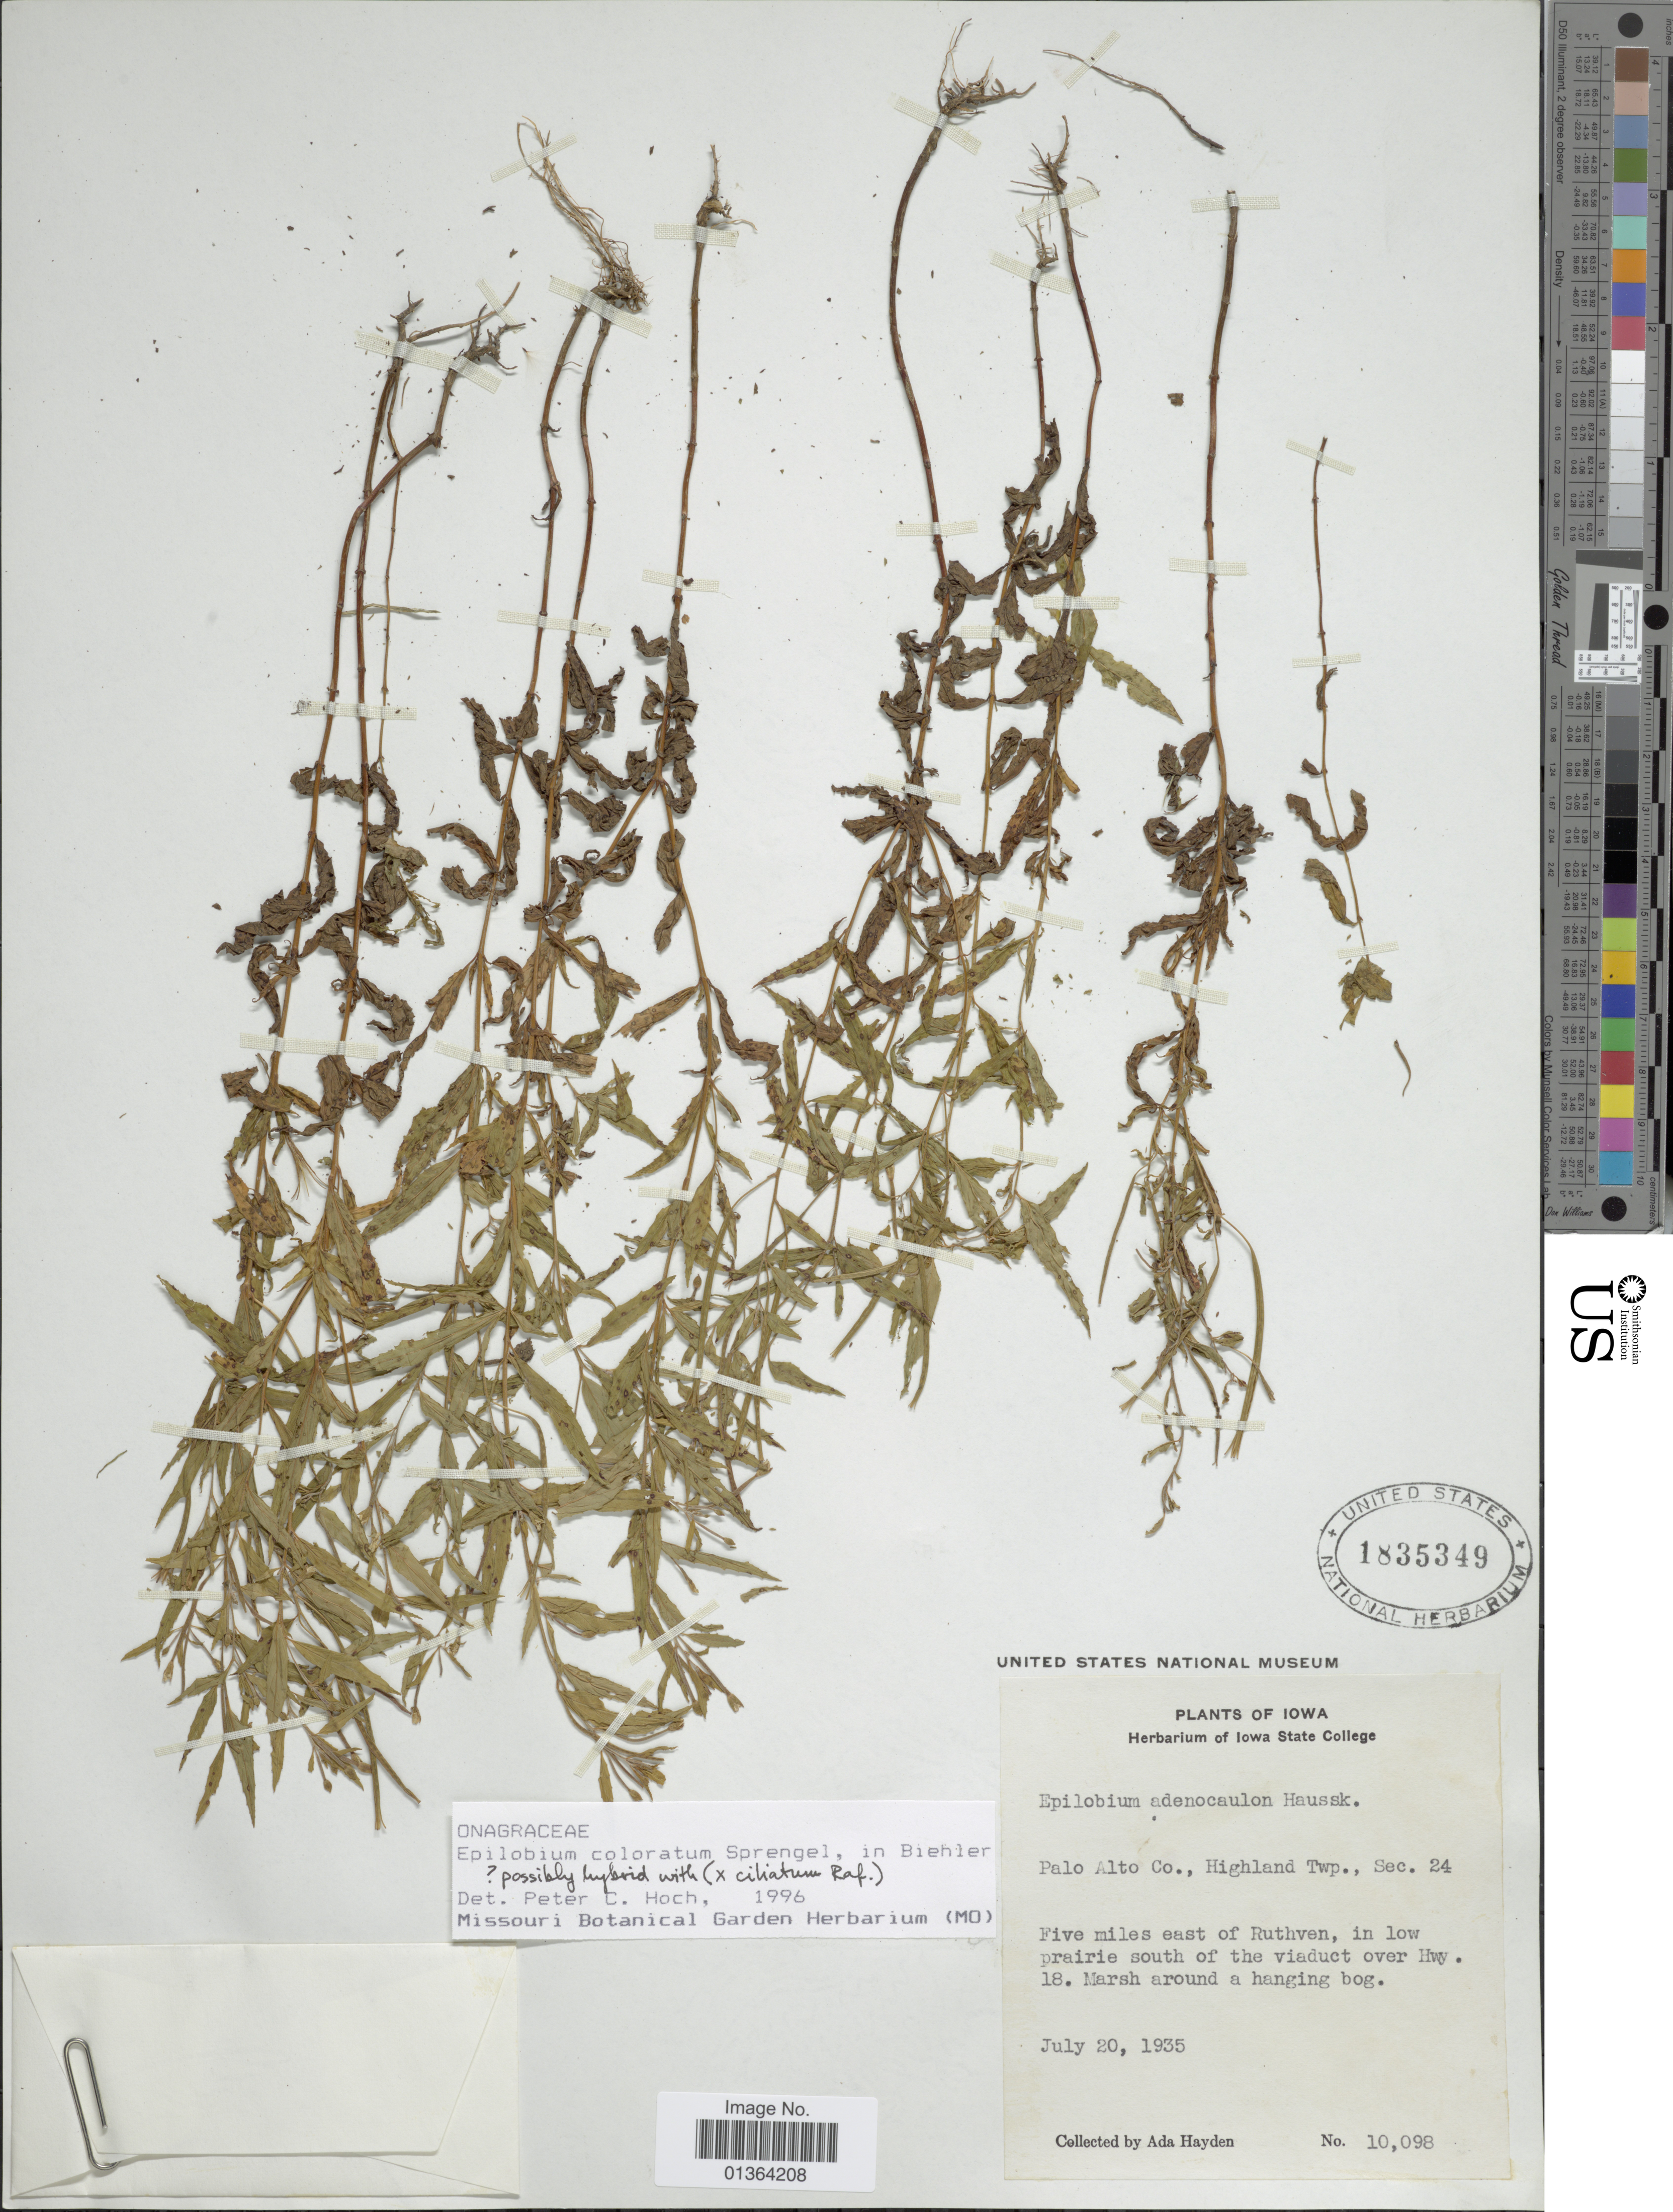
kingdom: Plantae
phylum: Tracheophyta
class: Magnoliopsida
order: Myrtales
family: Onagraceae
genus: Epilobium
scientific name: Epilobium coloratum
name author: Biehler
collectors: Ada Hayden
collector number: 10098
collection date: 1935-07-20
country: United States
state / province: Iowa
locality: Palo Alto Co., Highland Twp., Sec. 24.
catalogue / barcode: US 1835349